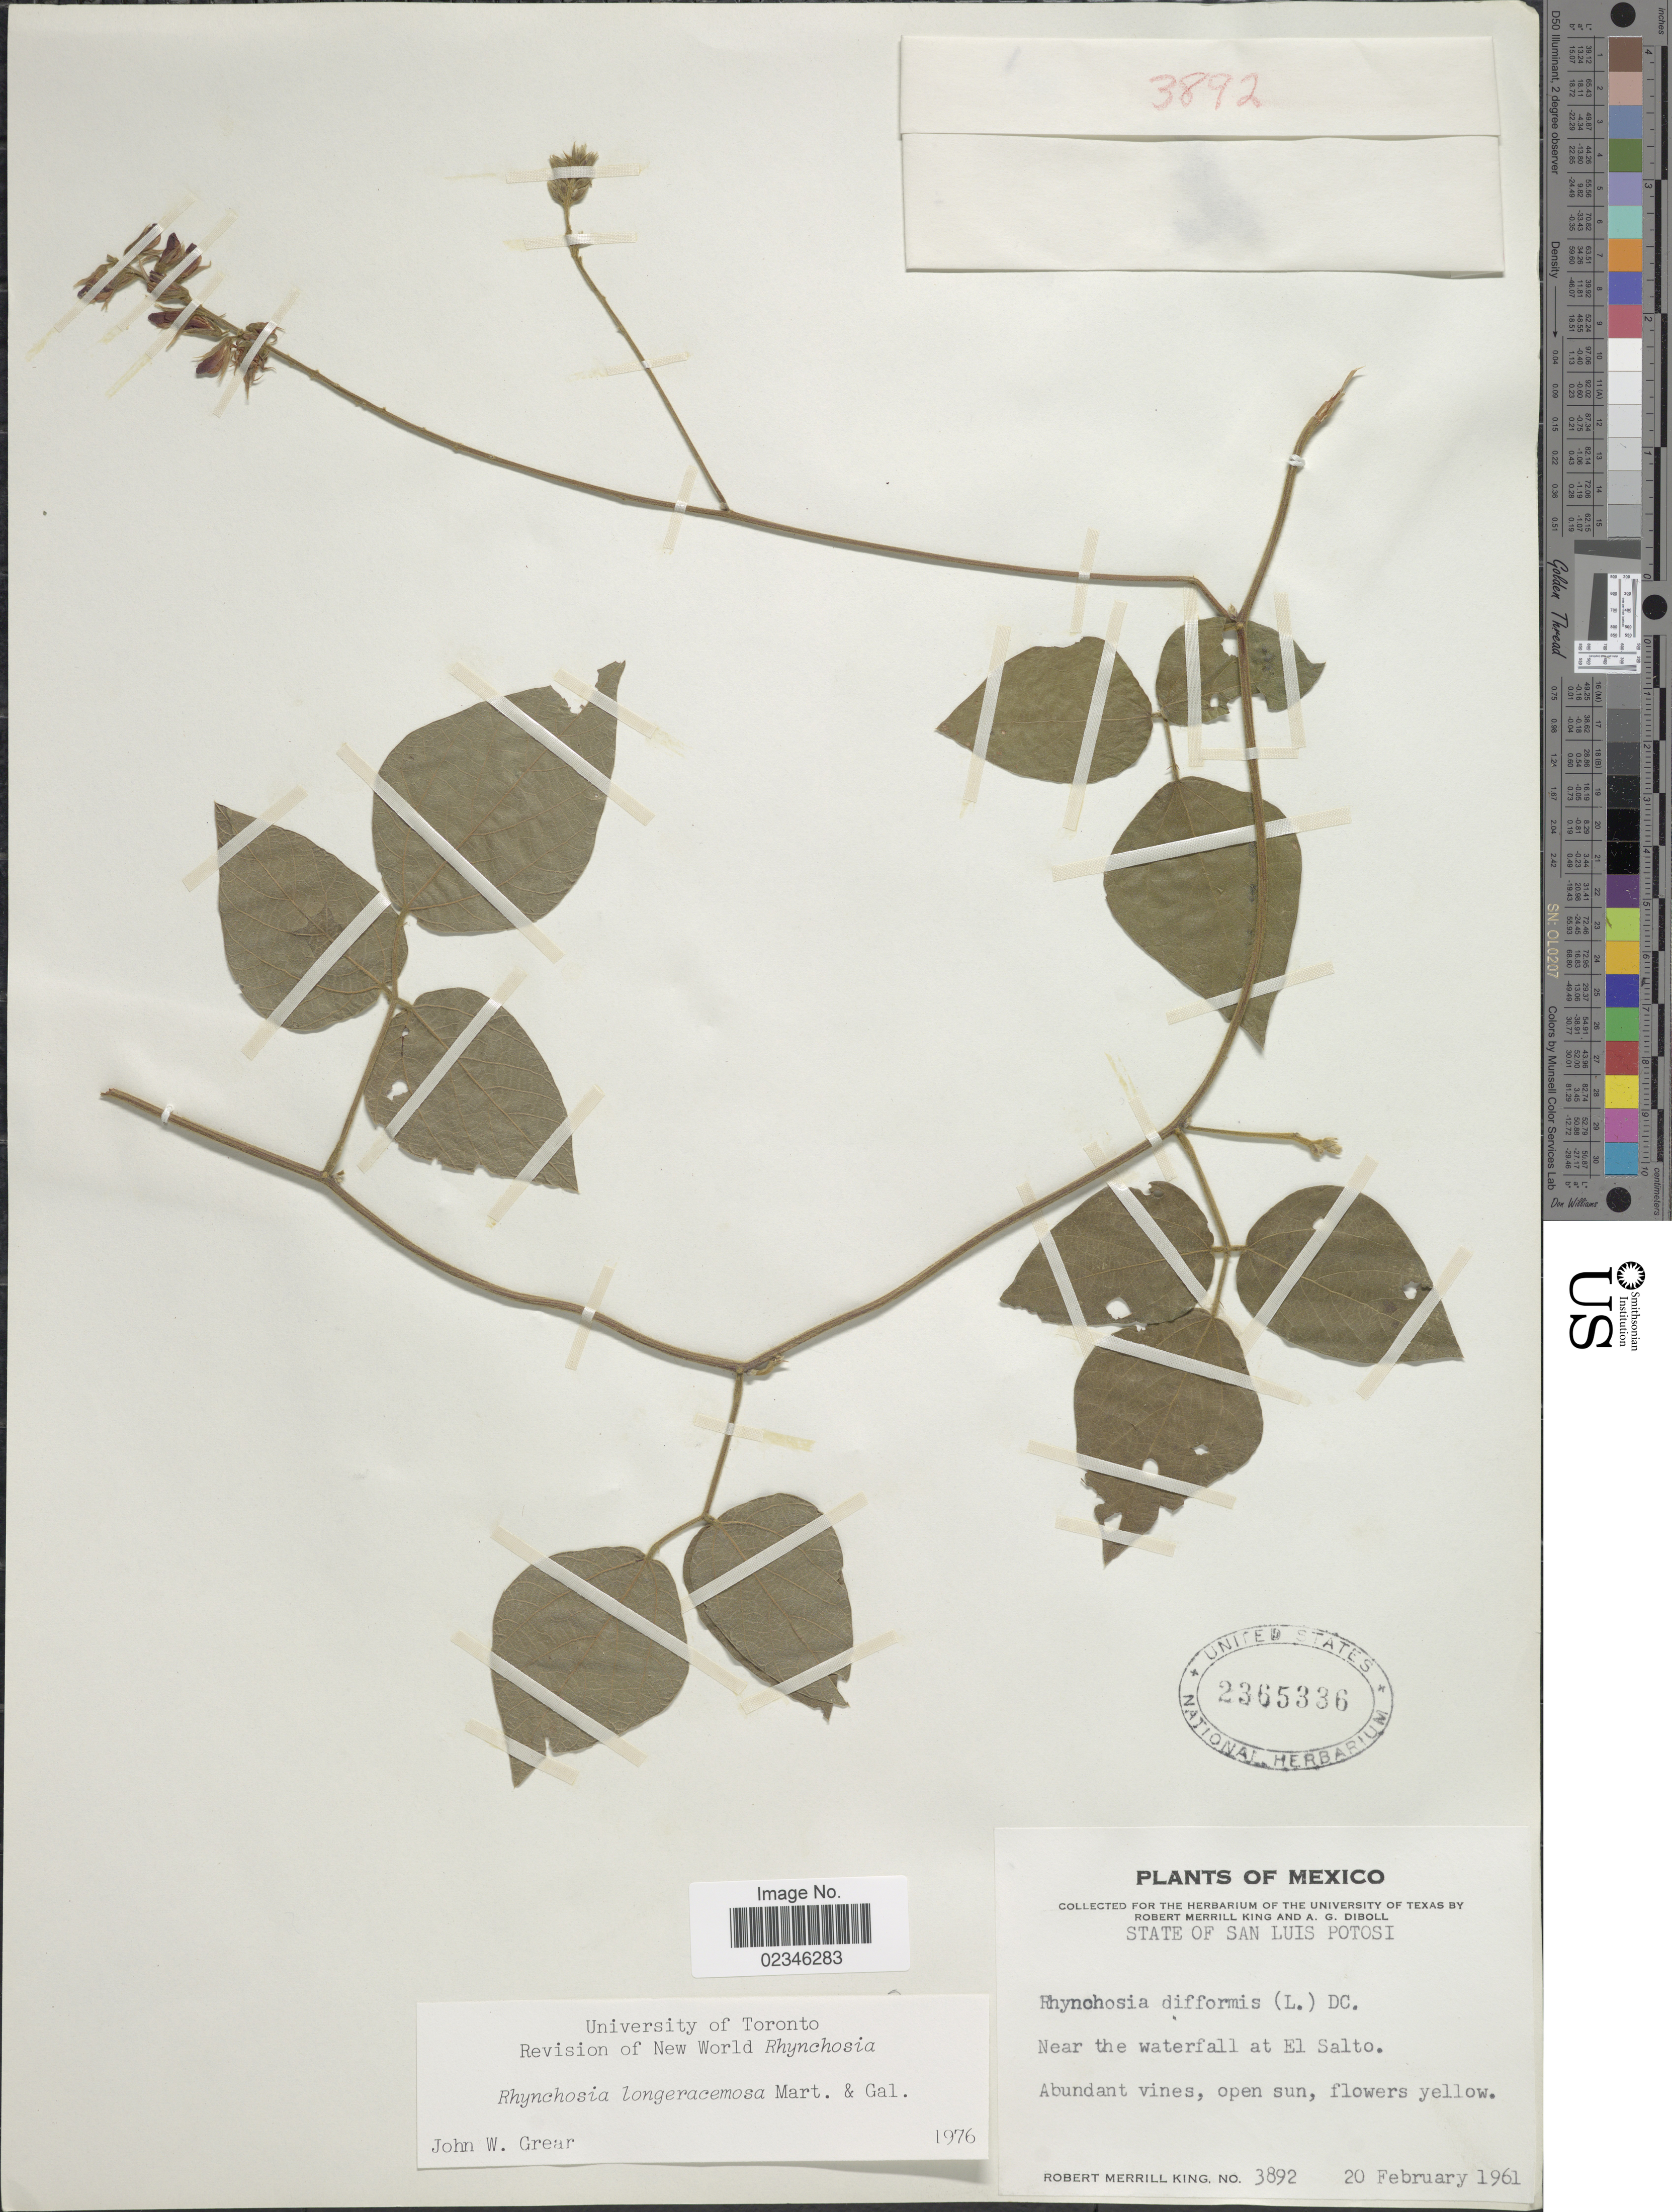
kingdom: Plantae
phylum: Tracheophyta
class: Magnoliopsida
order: Fabales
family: Fabaceae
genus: Rhynchosia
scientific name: Rhynchosia longeracemosa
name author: M. Martens & Galeotti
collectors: R. M. King & A. Diboll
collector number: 3892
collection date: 1961-02-20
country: Mexico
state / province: San Luis Potosí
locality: State of San Luis Potosi. Near the waterfall at El Salto.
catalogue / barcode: US 2365336